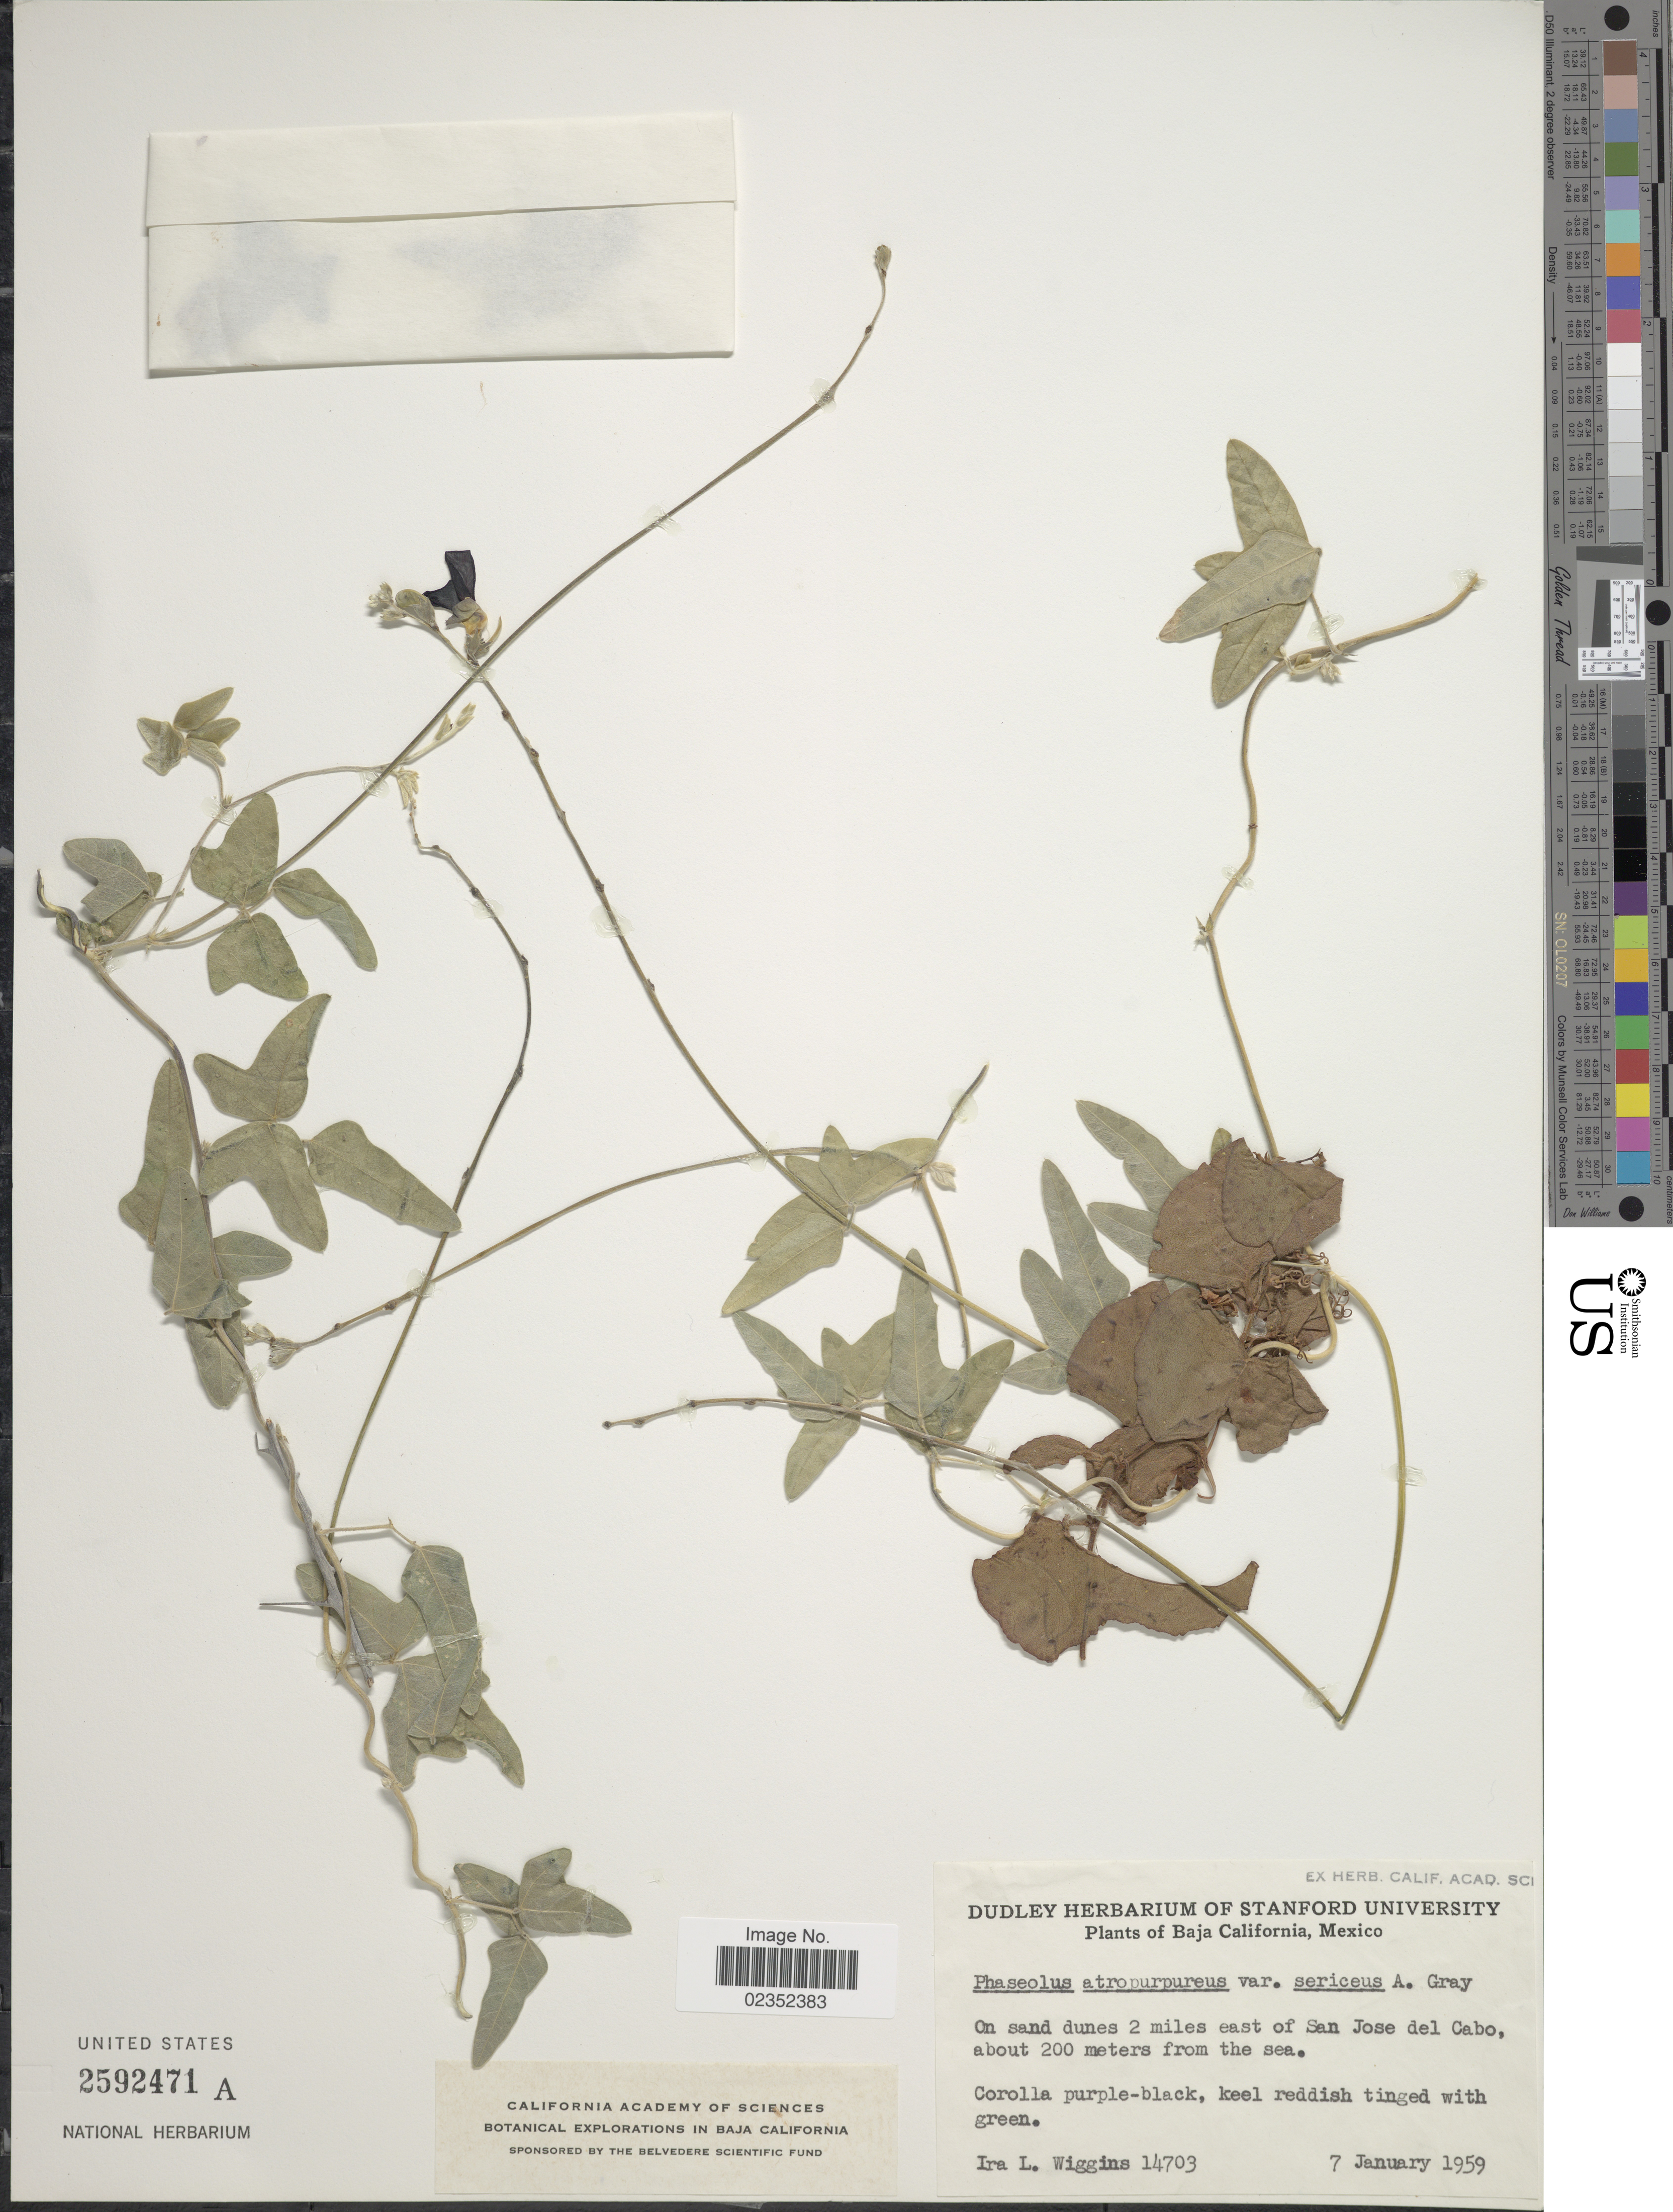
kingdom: Plantae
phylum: Tracheophyta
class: Magnoliopsida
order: Fabales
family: Fabaceae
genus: Macroptilium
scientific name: Macroptilium atropurpureum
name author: (DC.) Urb.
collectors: I. L. Wiggins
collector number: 14703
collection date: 1959-01-07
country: Mexico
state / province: Baja California Sur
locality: On sand dunes 2 mile east of San Jose del Cabo, about 200 meters from the sea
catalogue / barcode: US 2592471A